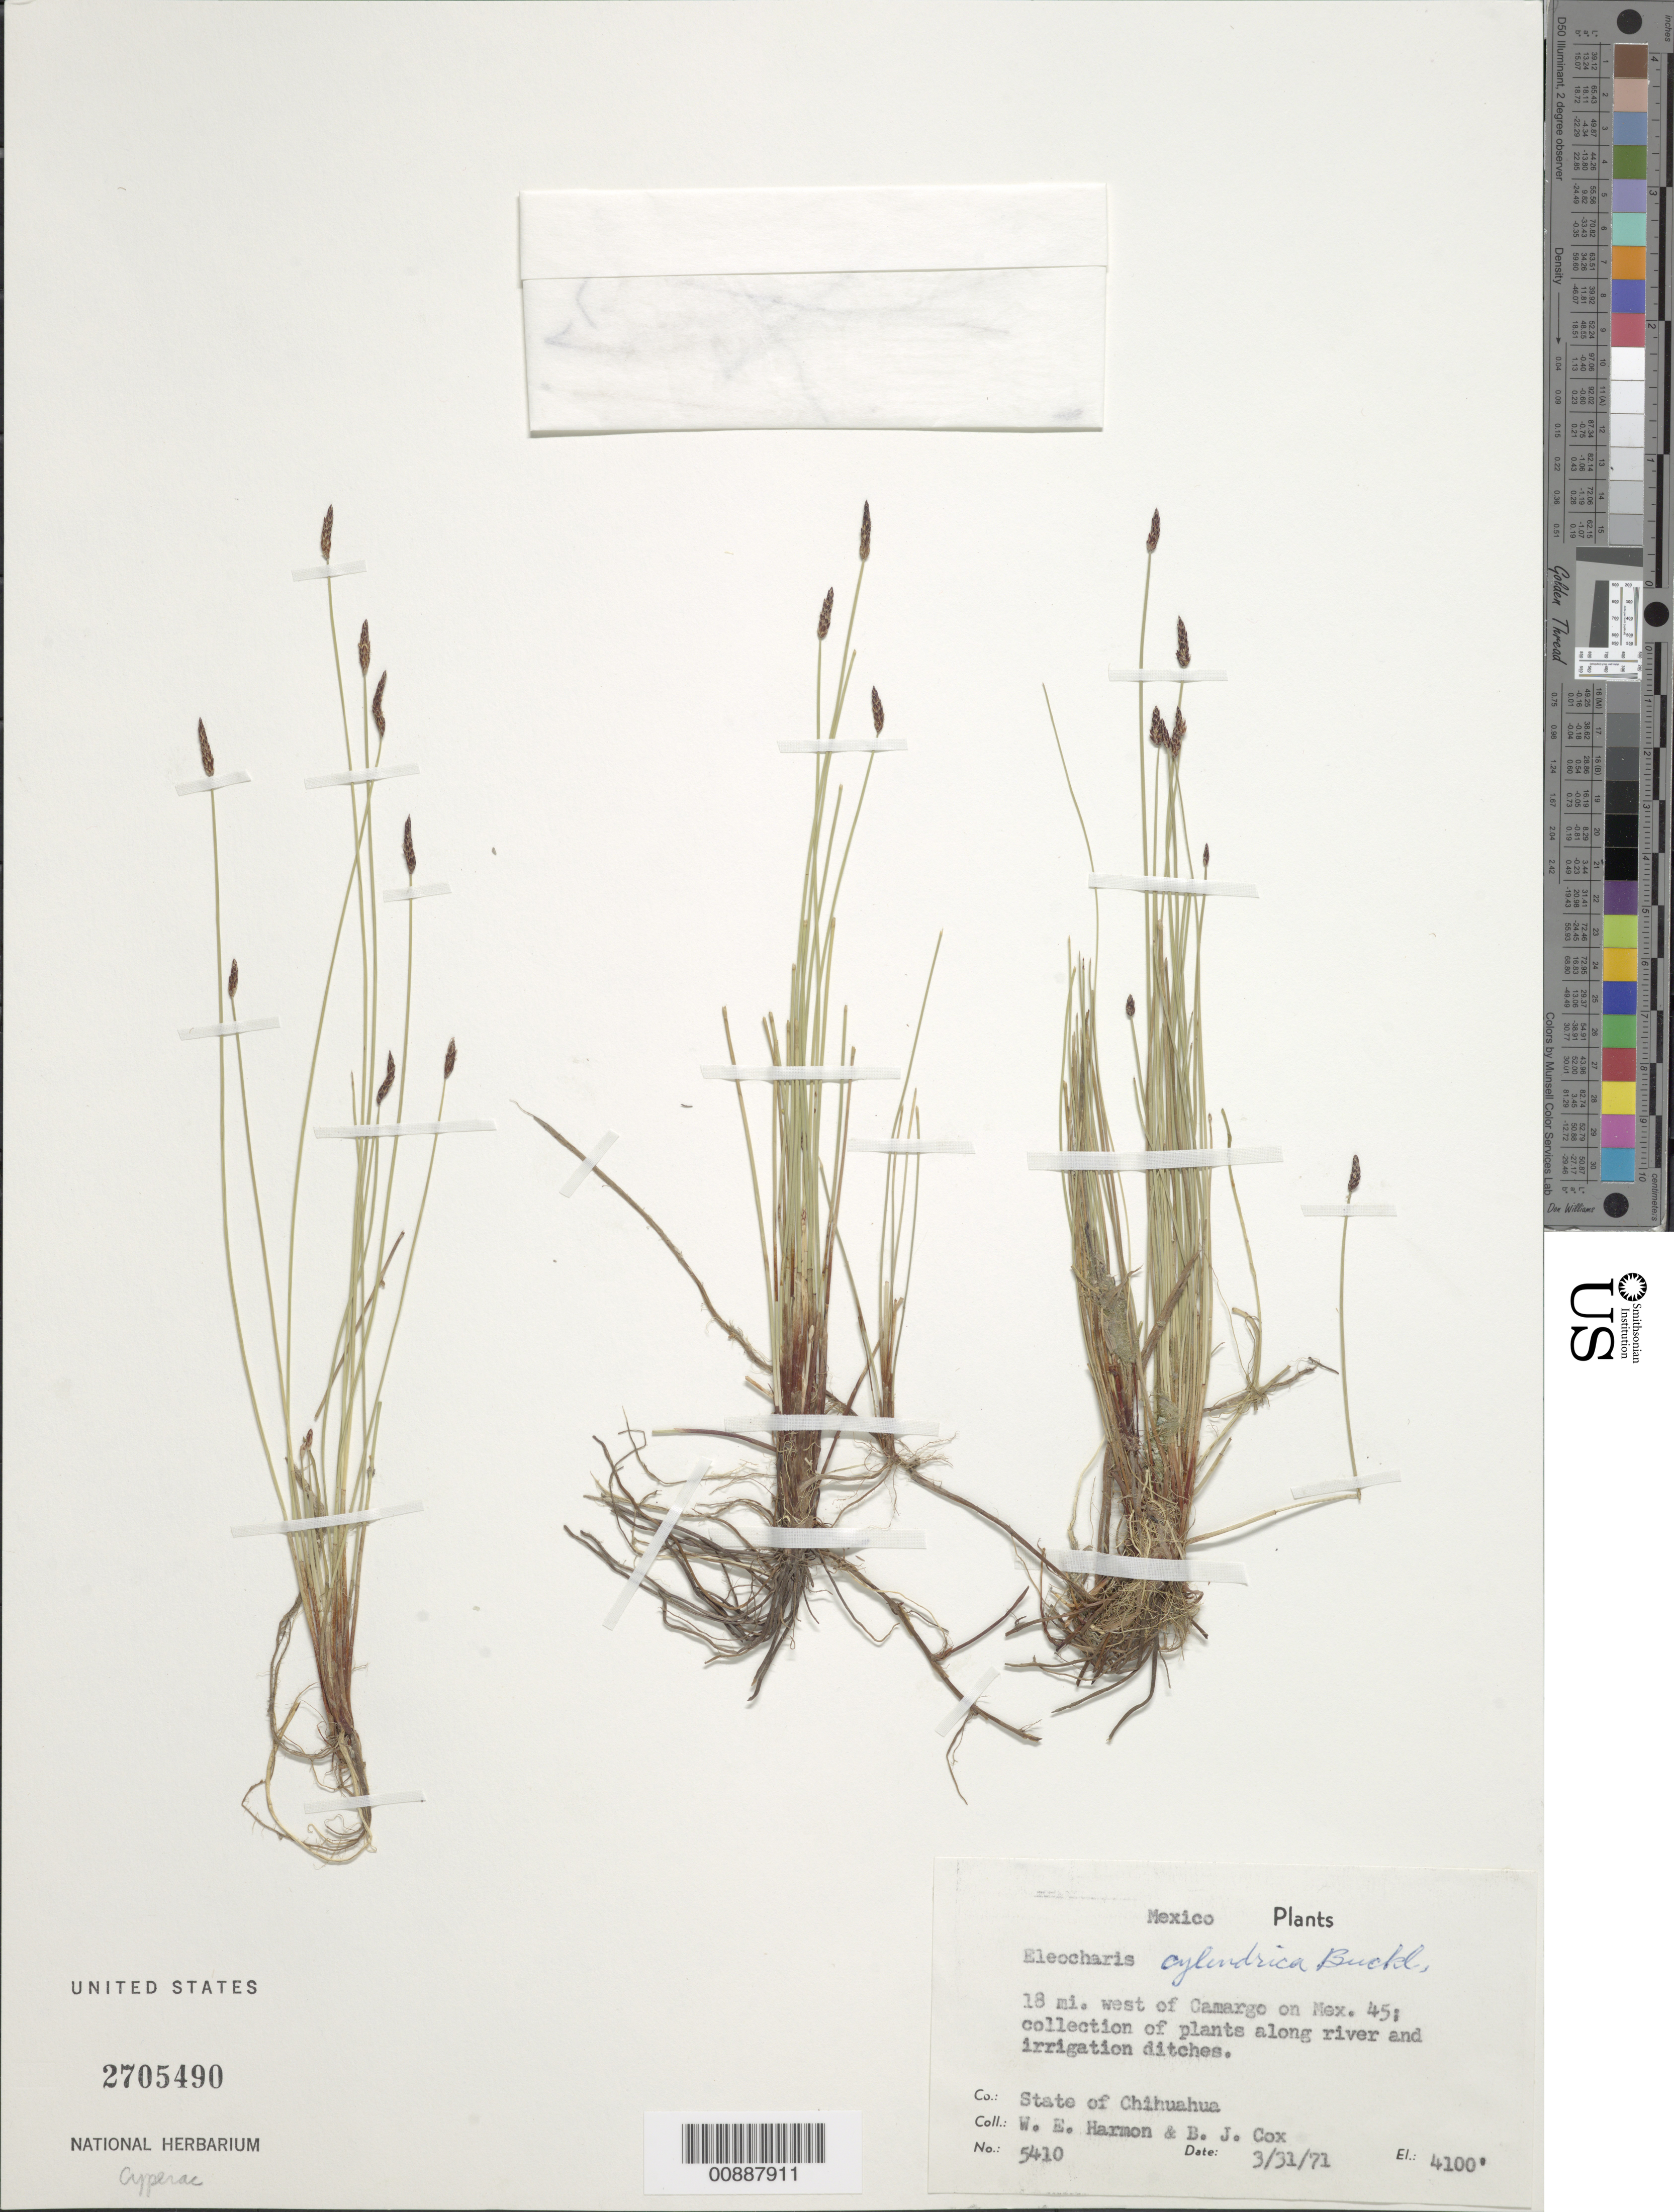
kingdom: Plantae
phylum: Tracheophyta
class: Liliopsida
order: Poales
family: Cyperaceae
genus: Eleocharis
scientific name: Eleocharis cylindrica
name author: Buckley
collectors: W. E. Harmon & B. J. Cox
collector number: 5410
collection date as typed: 31 Mar 1971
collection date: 1971-03-31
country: Mexico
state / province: Chihuahua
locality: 18 mi. west of Camargo on Mex. 45. Collection of plants along river and irrigation ditches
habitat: Along river and irrigation ditches.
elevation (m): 1250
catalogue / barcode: US 2705490